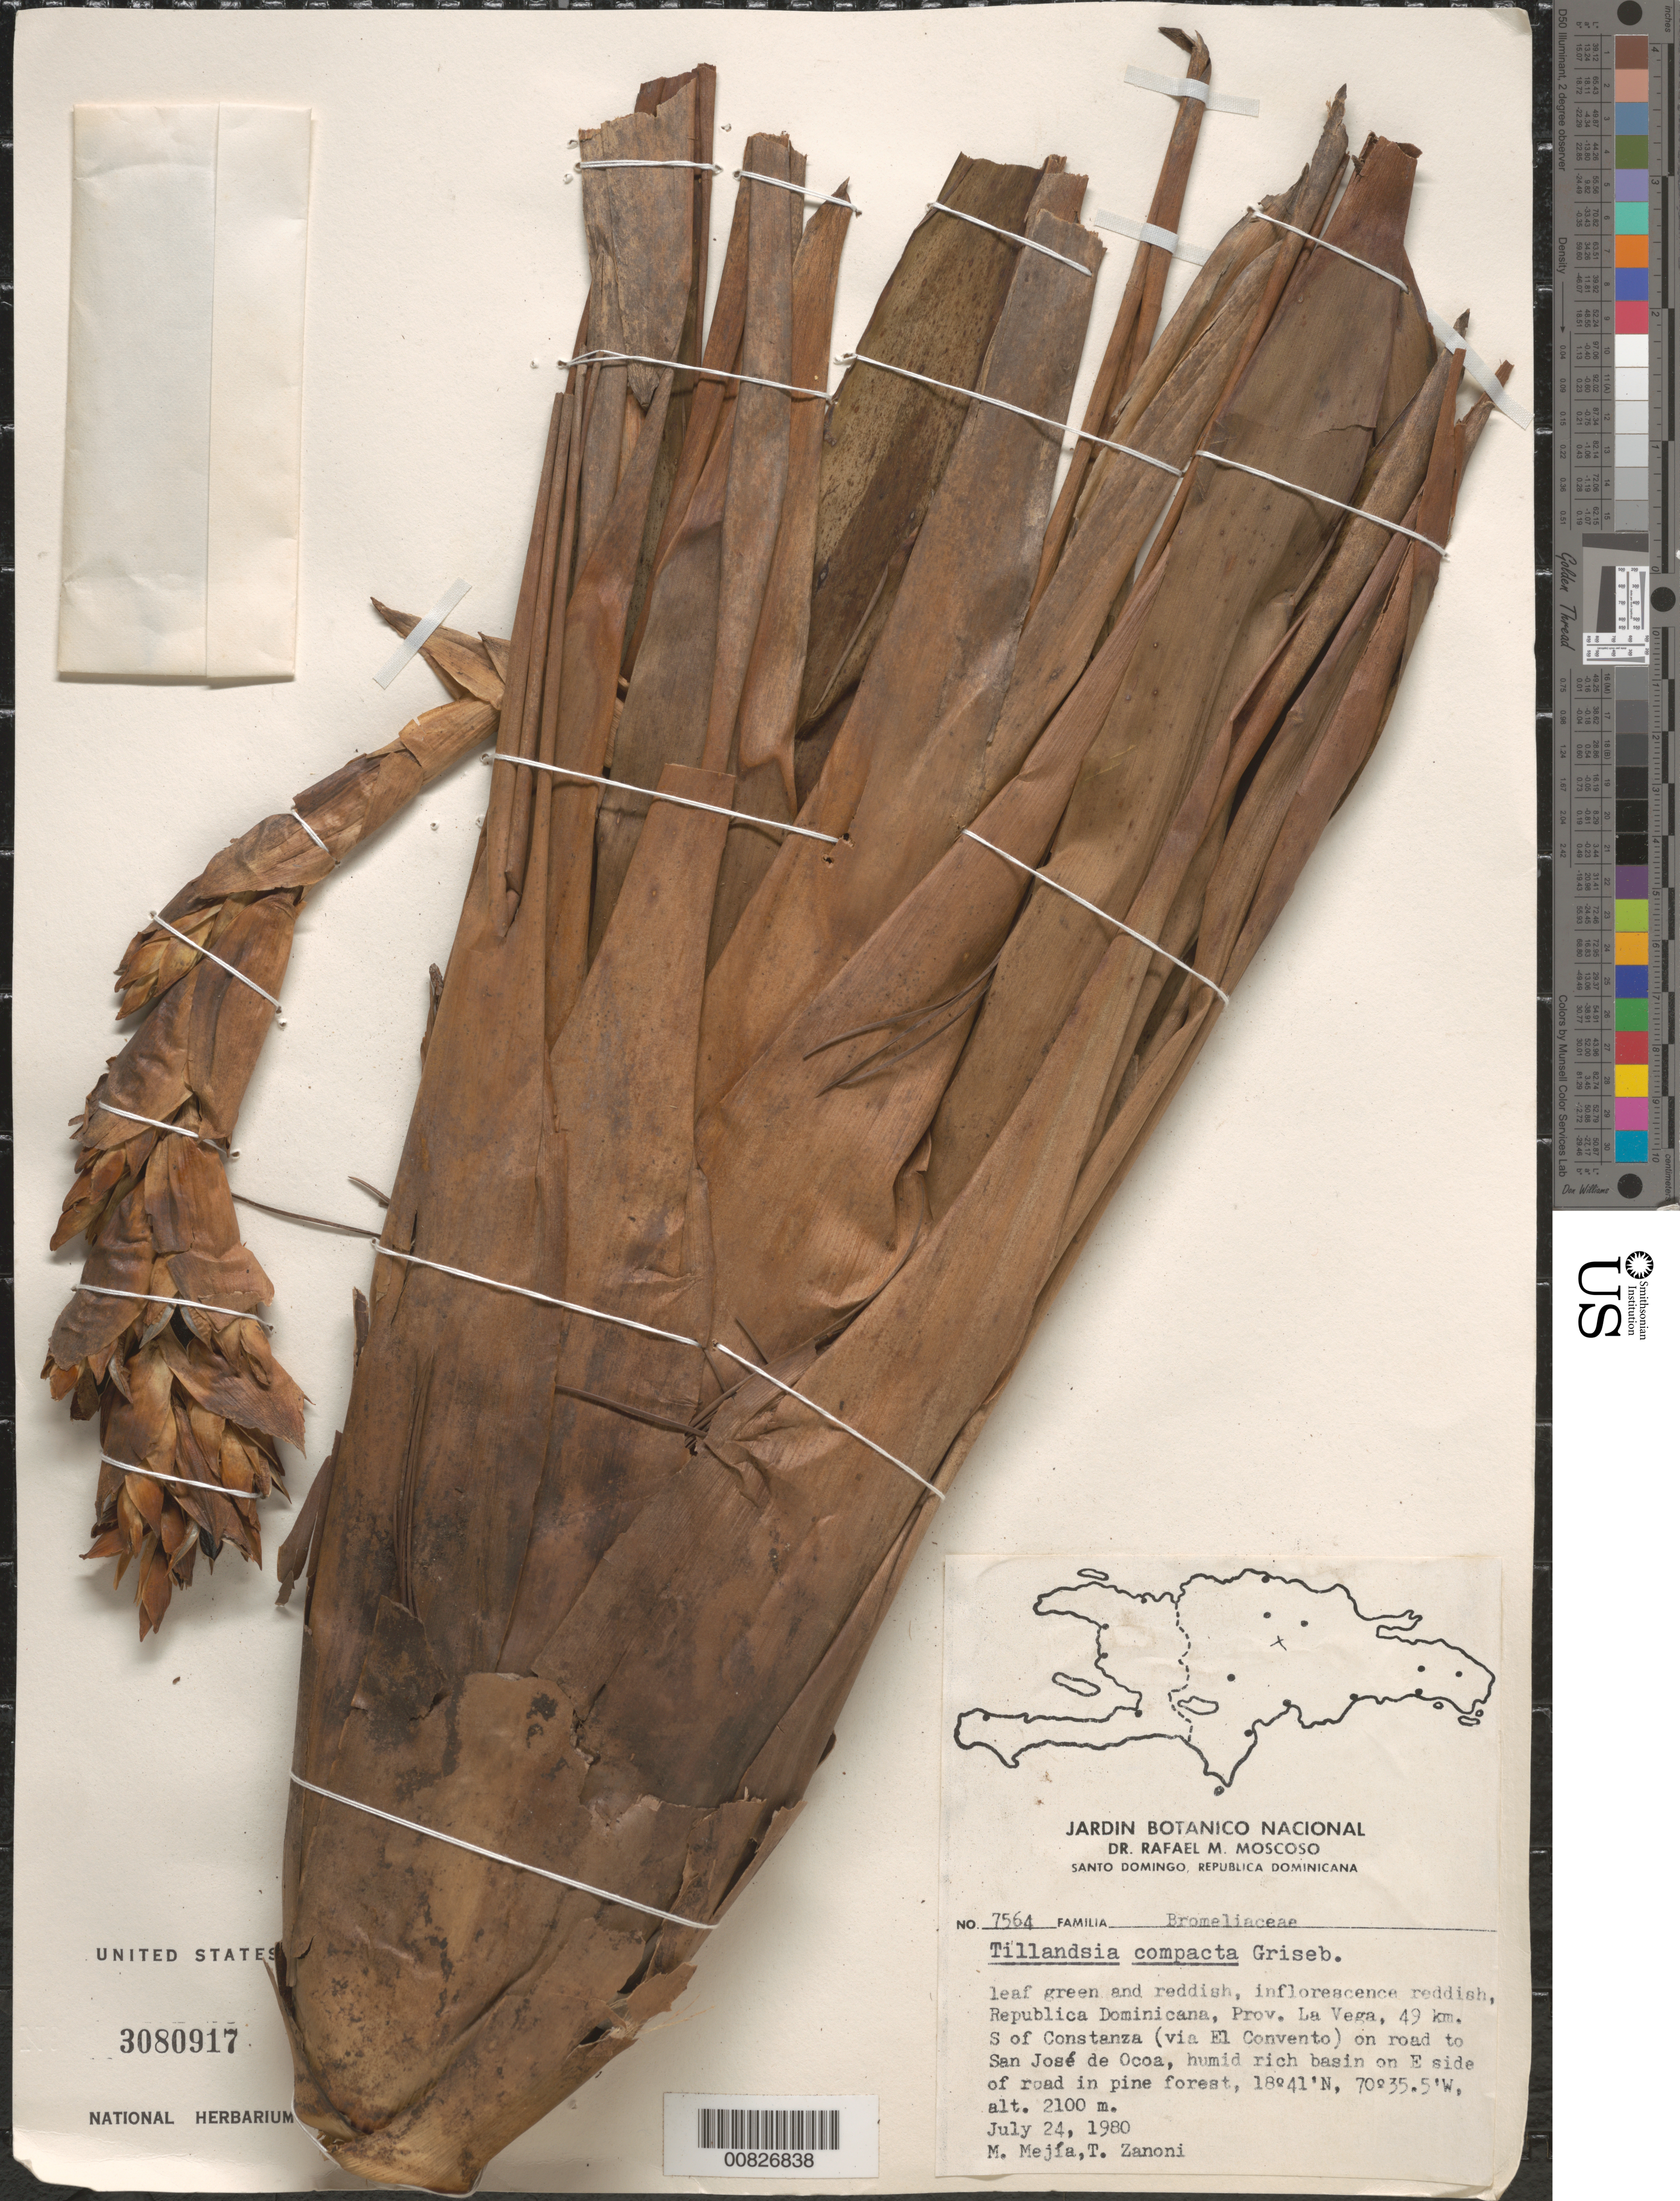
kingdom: Plantae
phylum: Tracheophyta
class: Liliopsida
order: Poales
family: Bromeliaceae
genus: Tillandsia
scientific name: Tillandsia compacta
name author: Griseb.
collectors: M. Mejia & T. A. Zanoni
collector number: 7564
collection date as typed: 24 Jul 1980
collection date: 1980-07-24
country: Dominican Republic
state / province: La Vega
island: Hispaniola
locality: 49 km. S of Constanza (via El Convento) on road to San José de Ocoa.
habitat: Humid rich basin on E side of road in pine forest.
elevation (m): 2100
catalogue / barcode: US 3080917